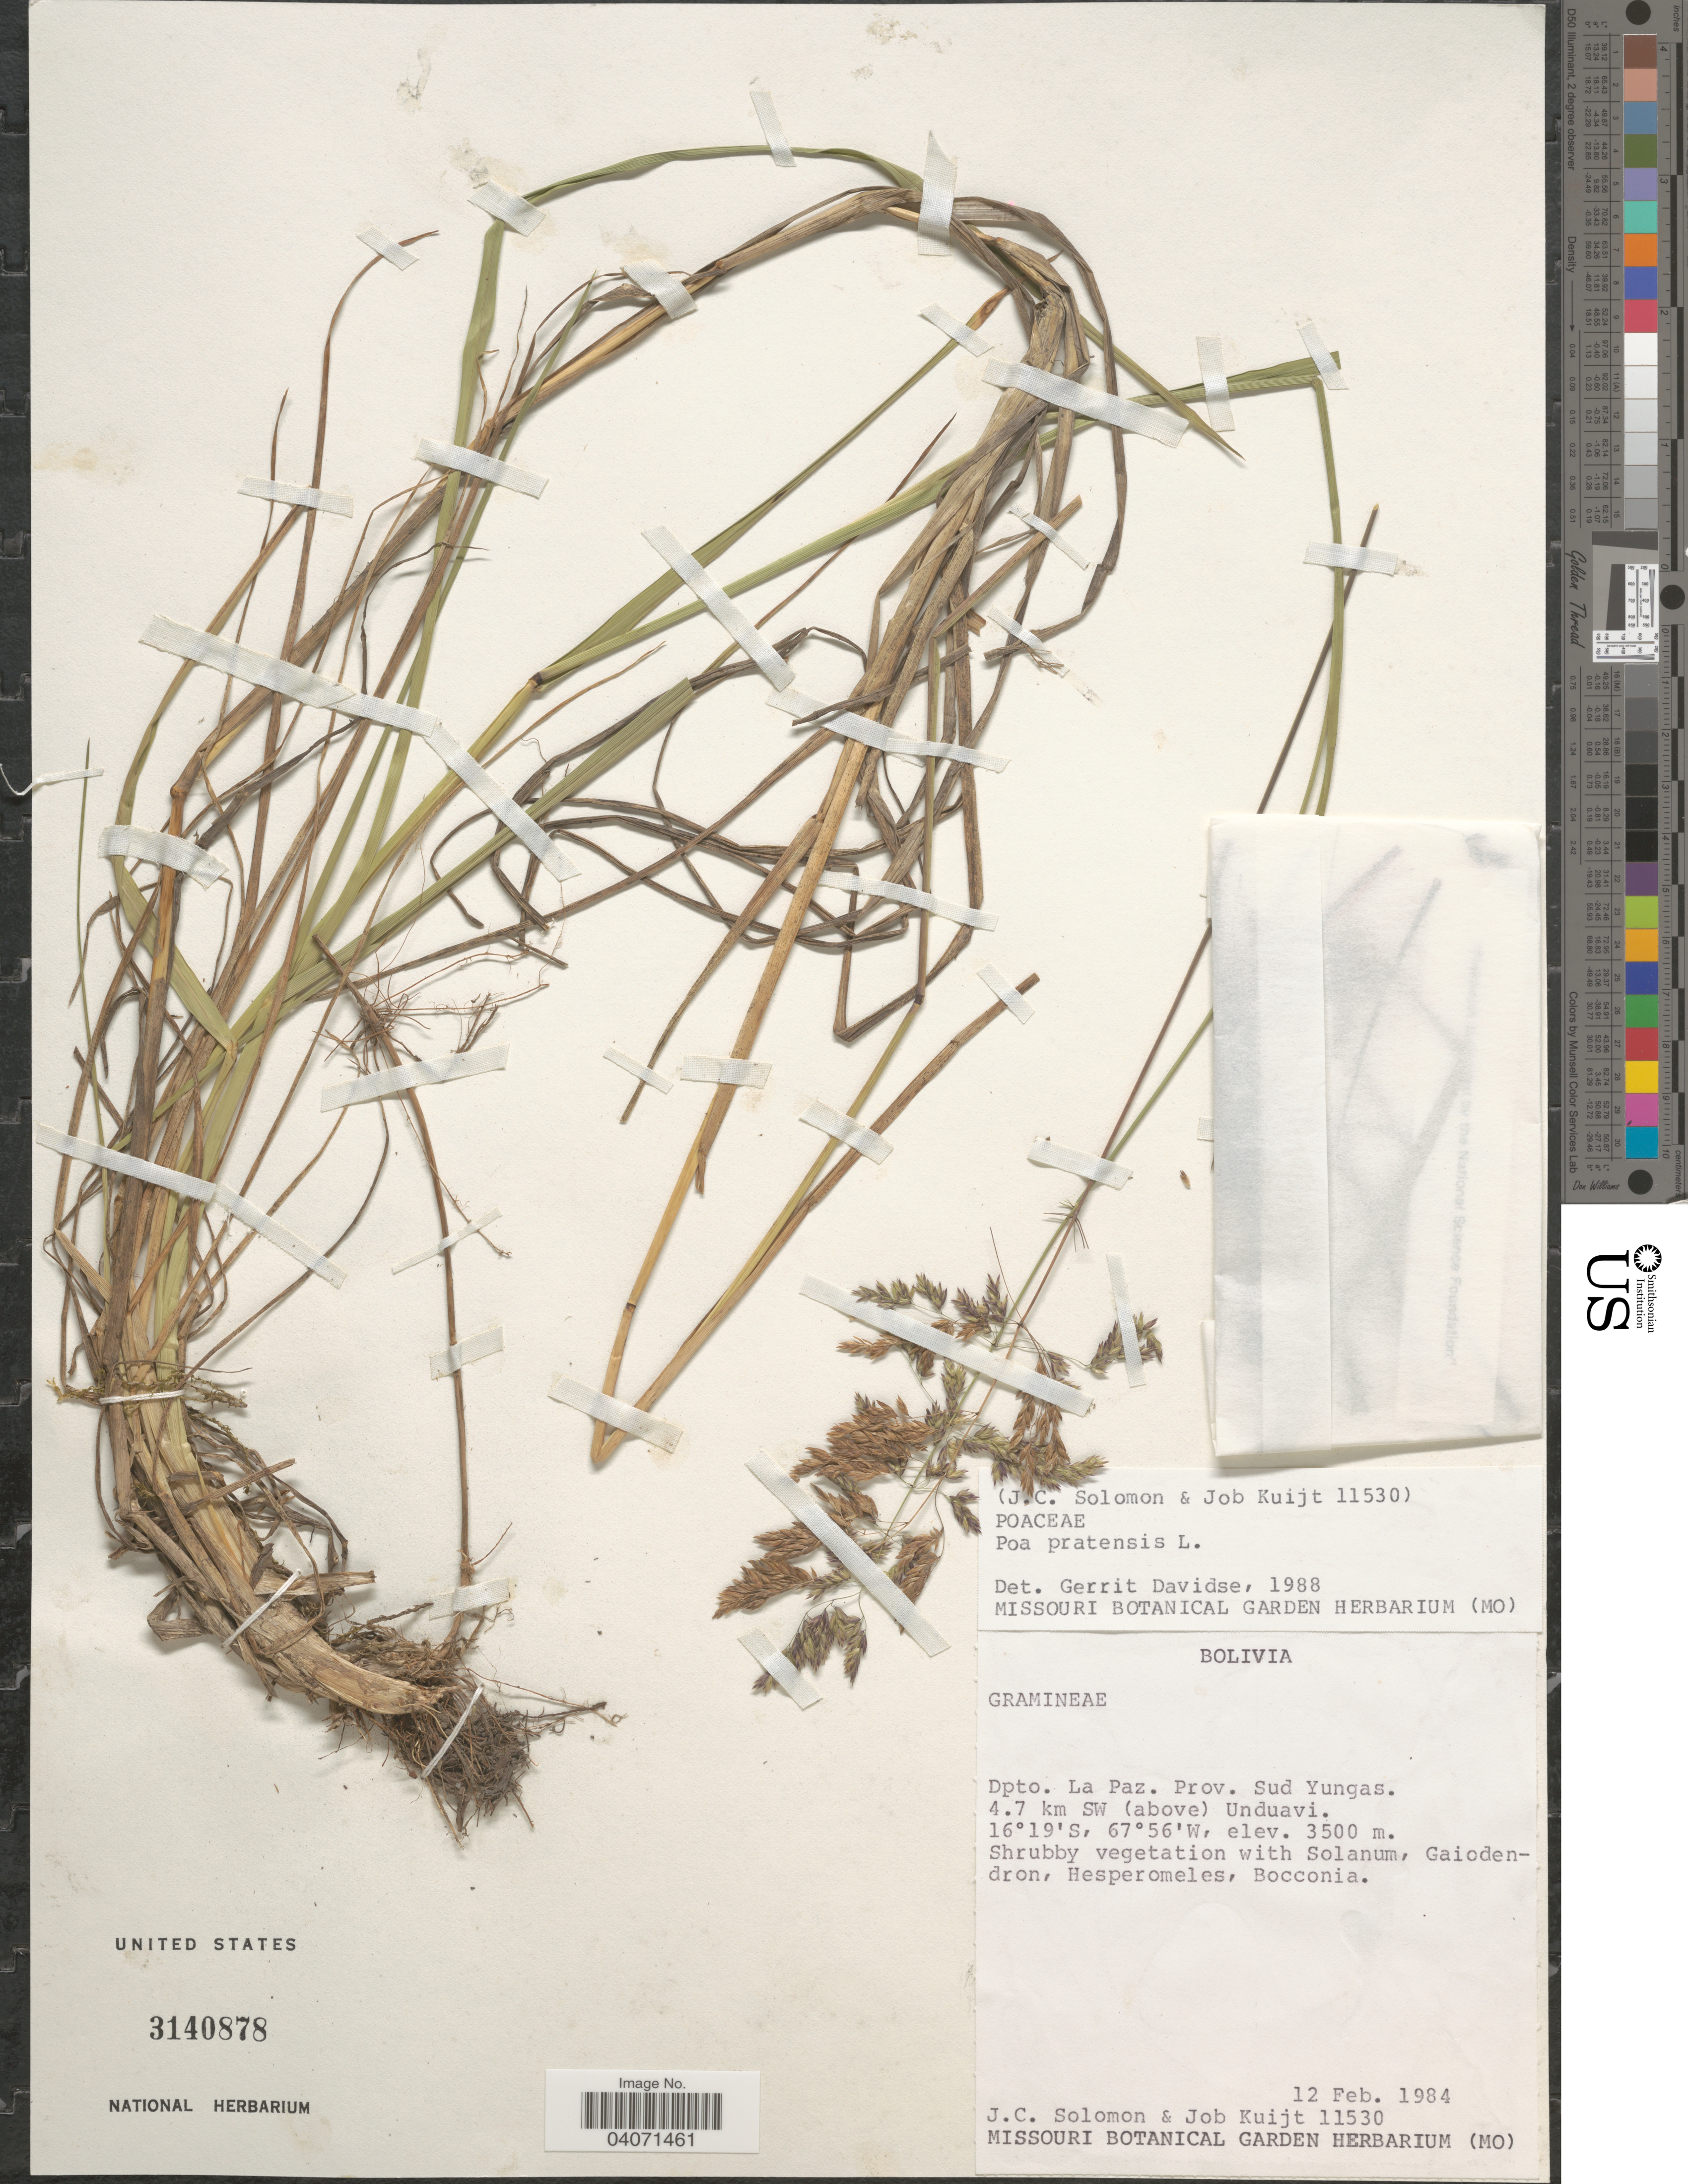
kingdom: Plantae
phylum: Tracheophyta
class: Liliopsida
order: Poales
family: Poaceae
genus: Poa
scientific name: Poa sp.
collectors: J. C. Solomon & J. Kuijt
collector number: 11530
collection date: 1984-02-12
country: Bolivia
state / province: La Paz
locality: Dpto. La Paz. Prov. Sud Yungas. 4.7 km SW (above) Unduavi.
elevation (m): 3500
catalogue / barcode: US 3140878